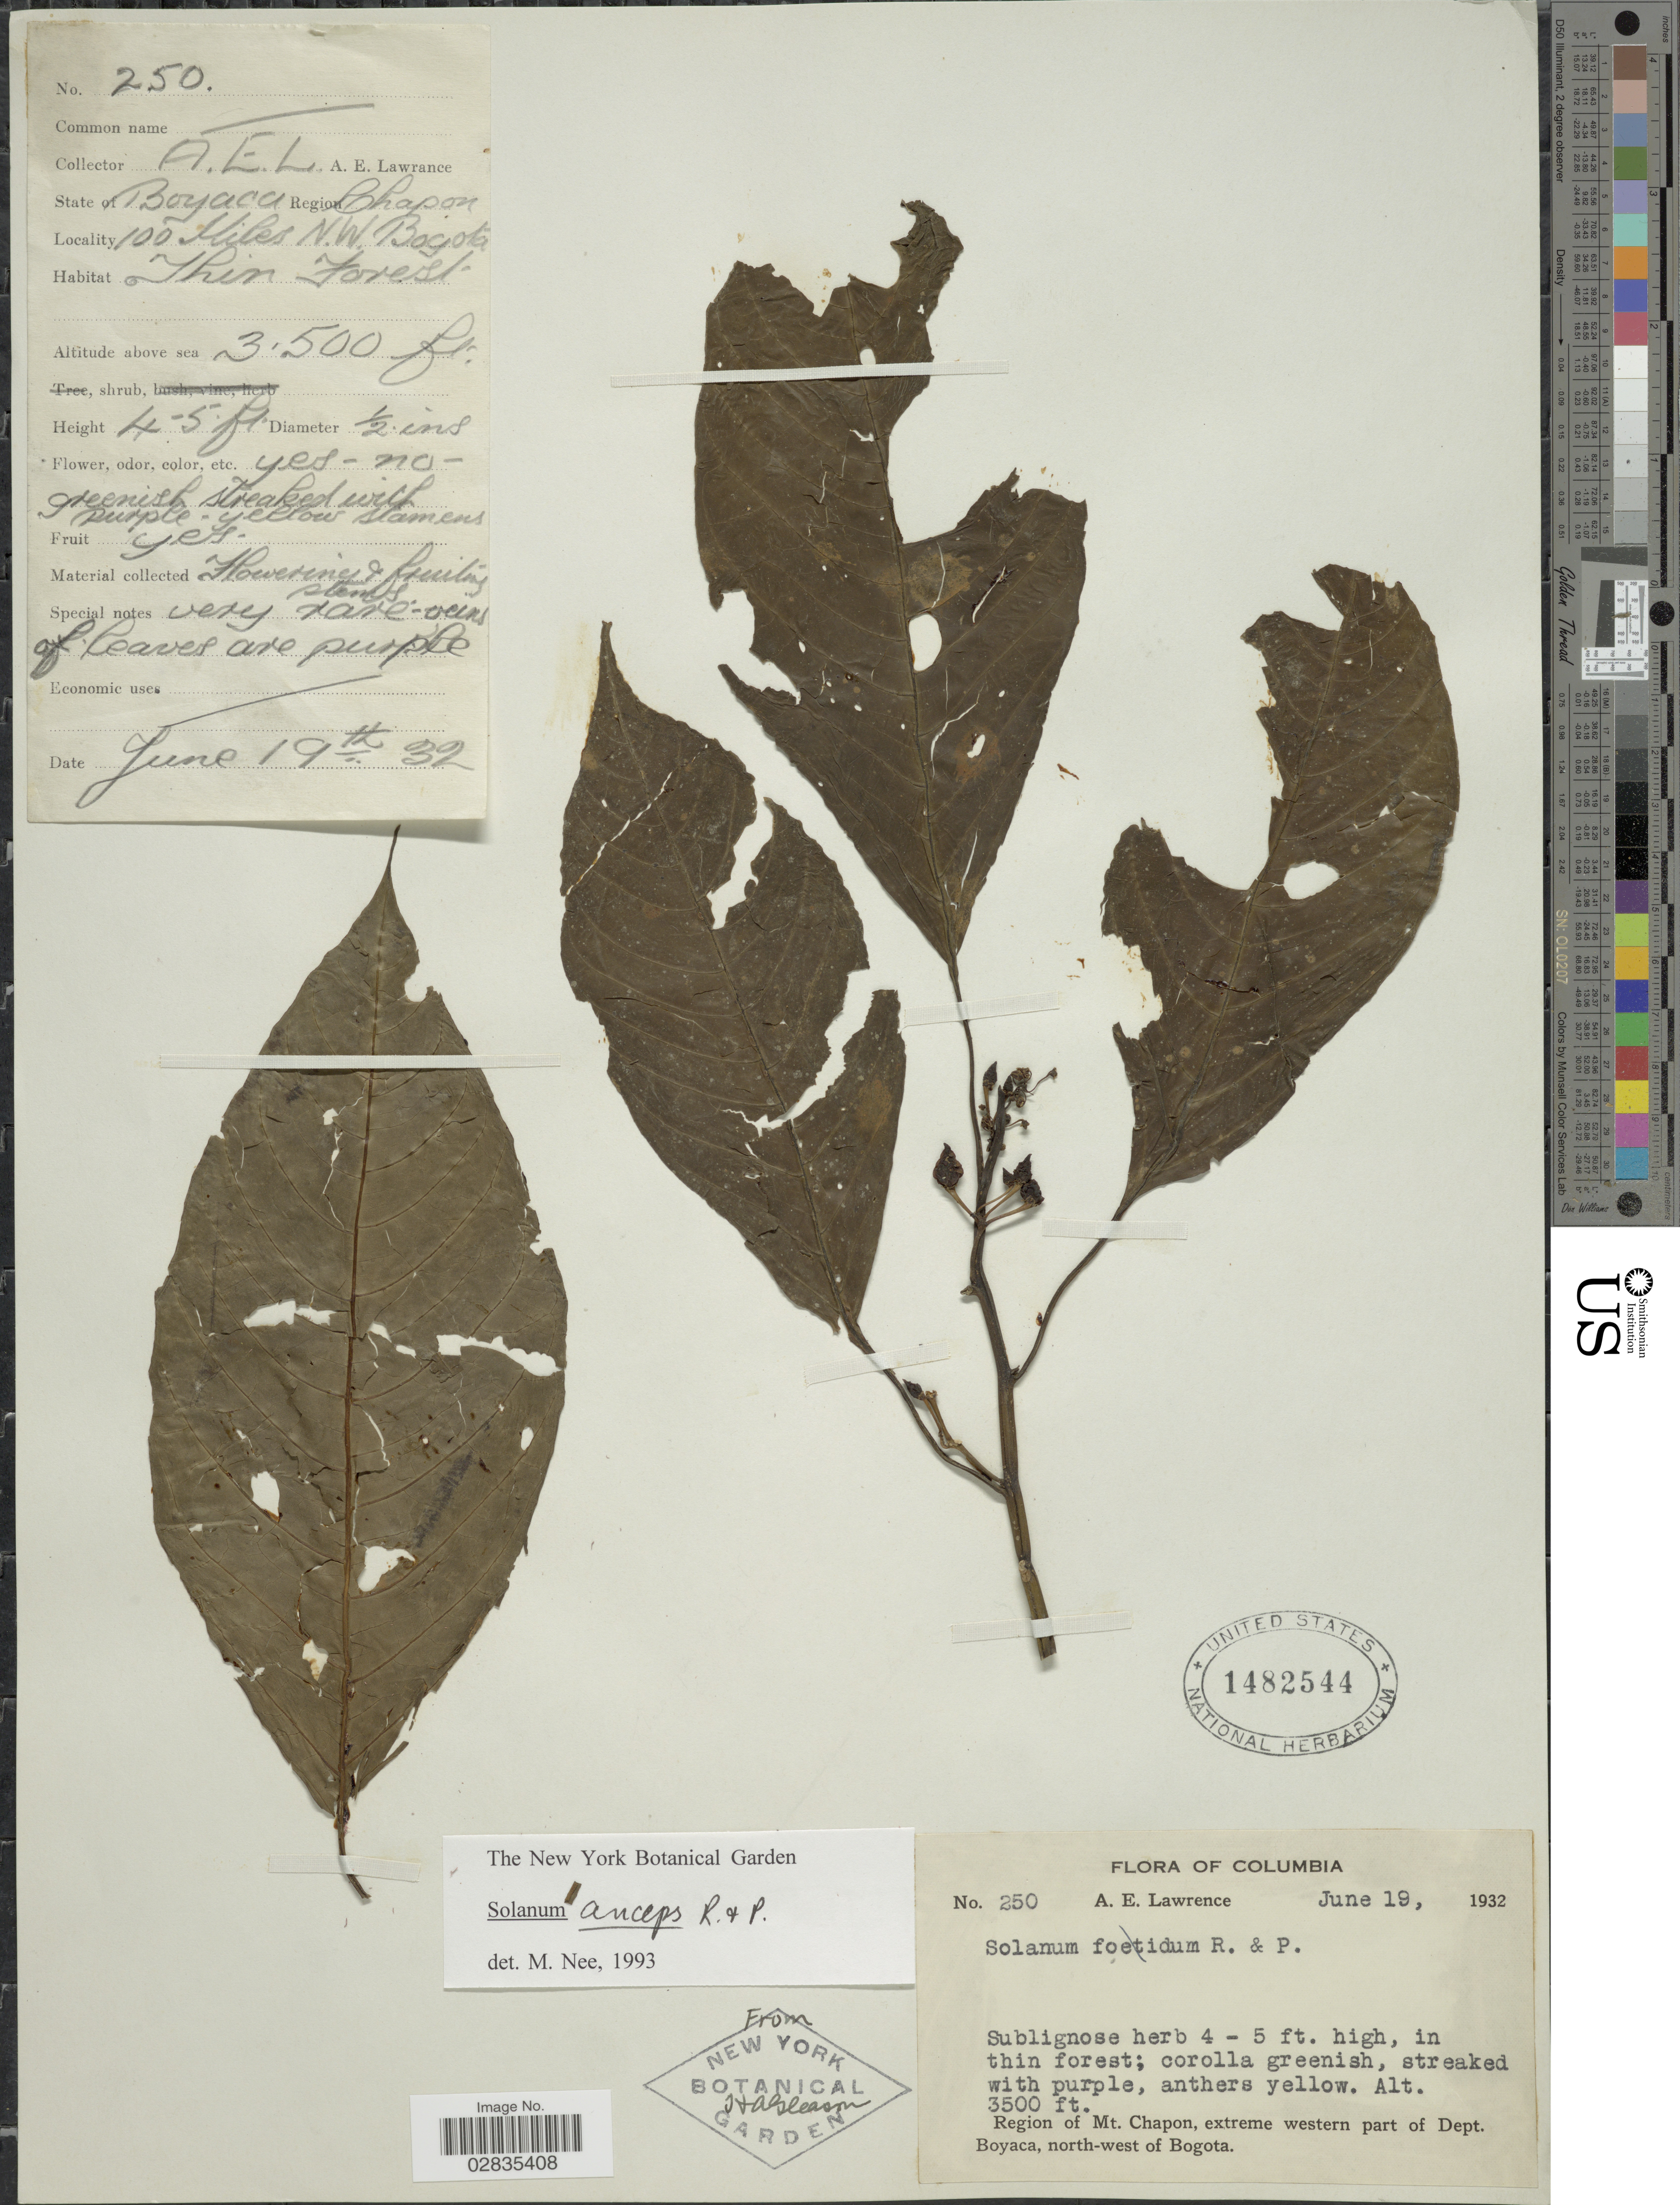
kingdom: Plantae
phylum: Tracheophyta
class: Magnoliopsida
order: Solanales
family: Solanaceae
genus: Solanum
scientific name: Solanum anceps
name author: Ruiz & Pav.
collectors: A. Lawrance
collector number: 250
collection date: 1932-06-19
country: Colombia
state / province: Boyacá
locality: Region of Mt. Chapnon, extreme western part of Dept. Boyaca, north-west of Bogota.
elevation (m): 1067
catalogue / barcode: US 1482544